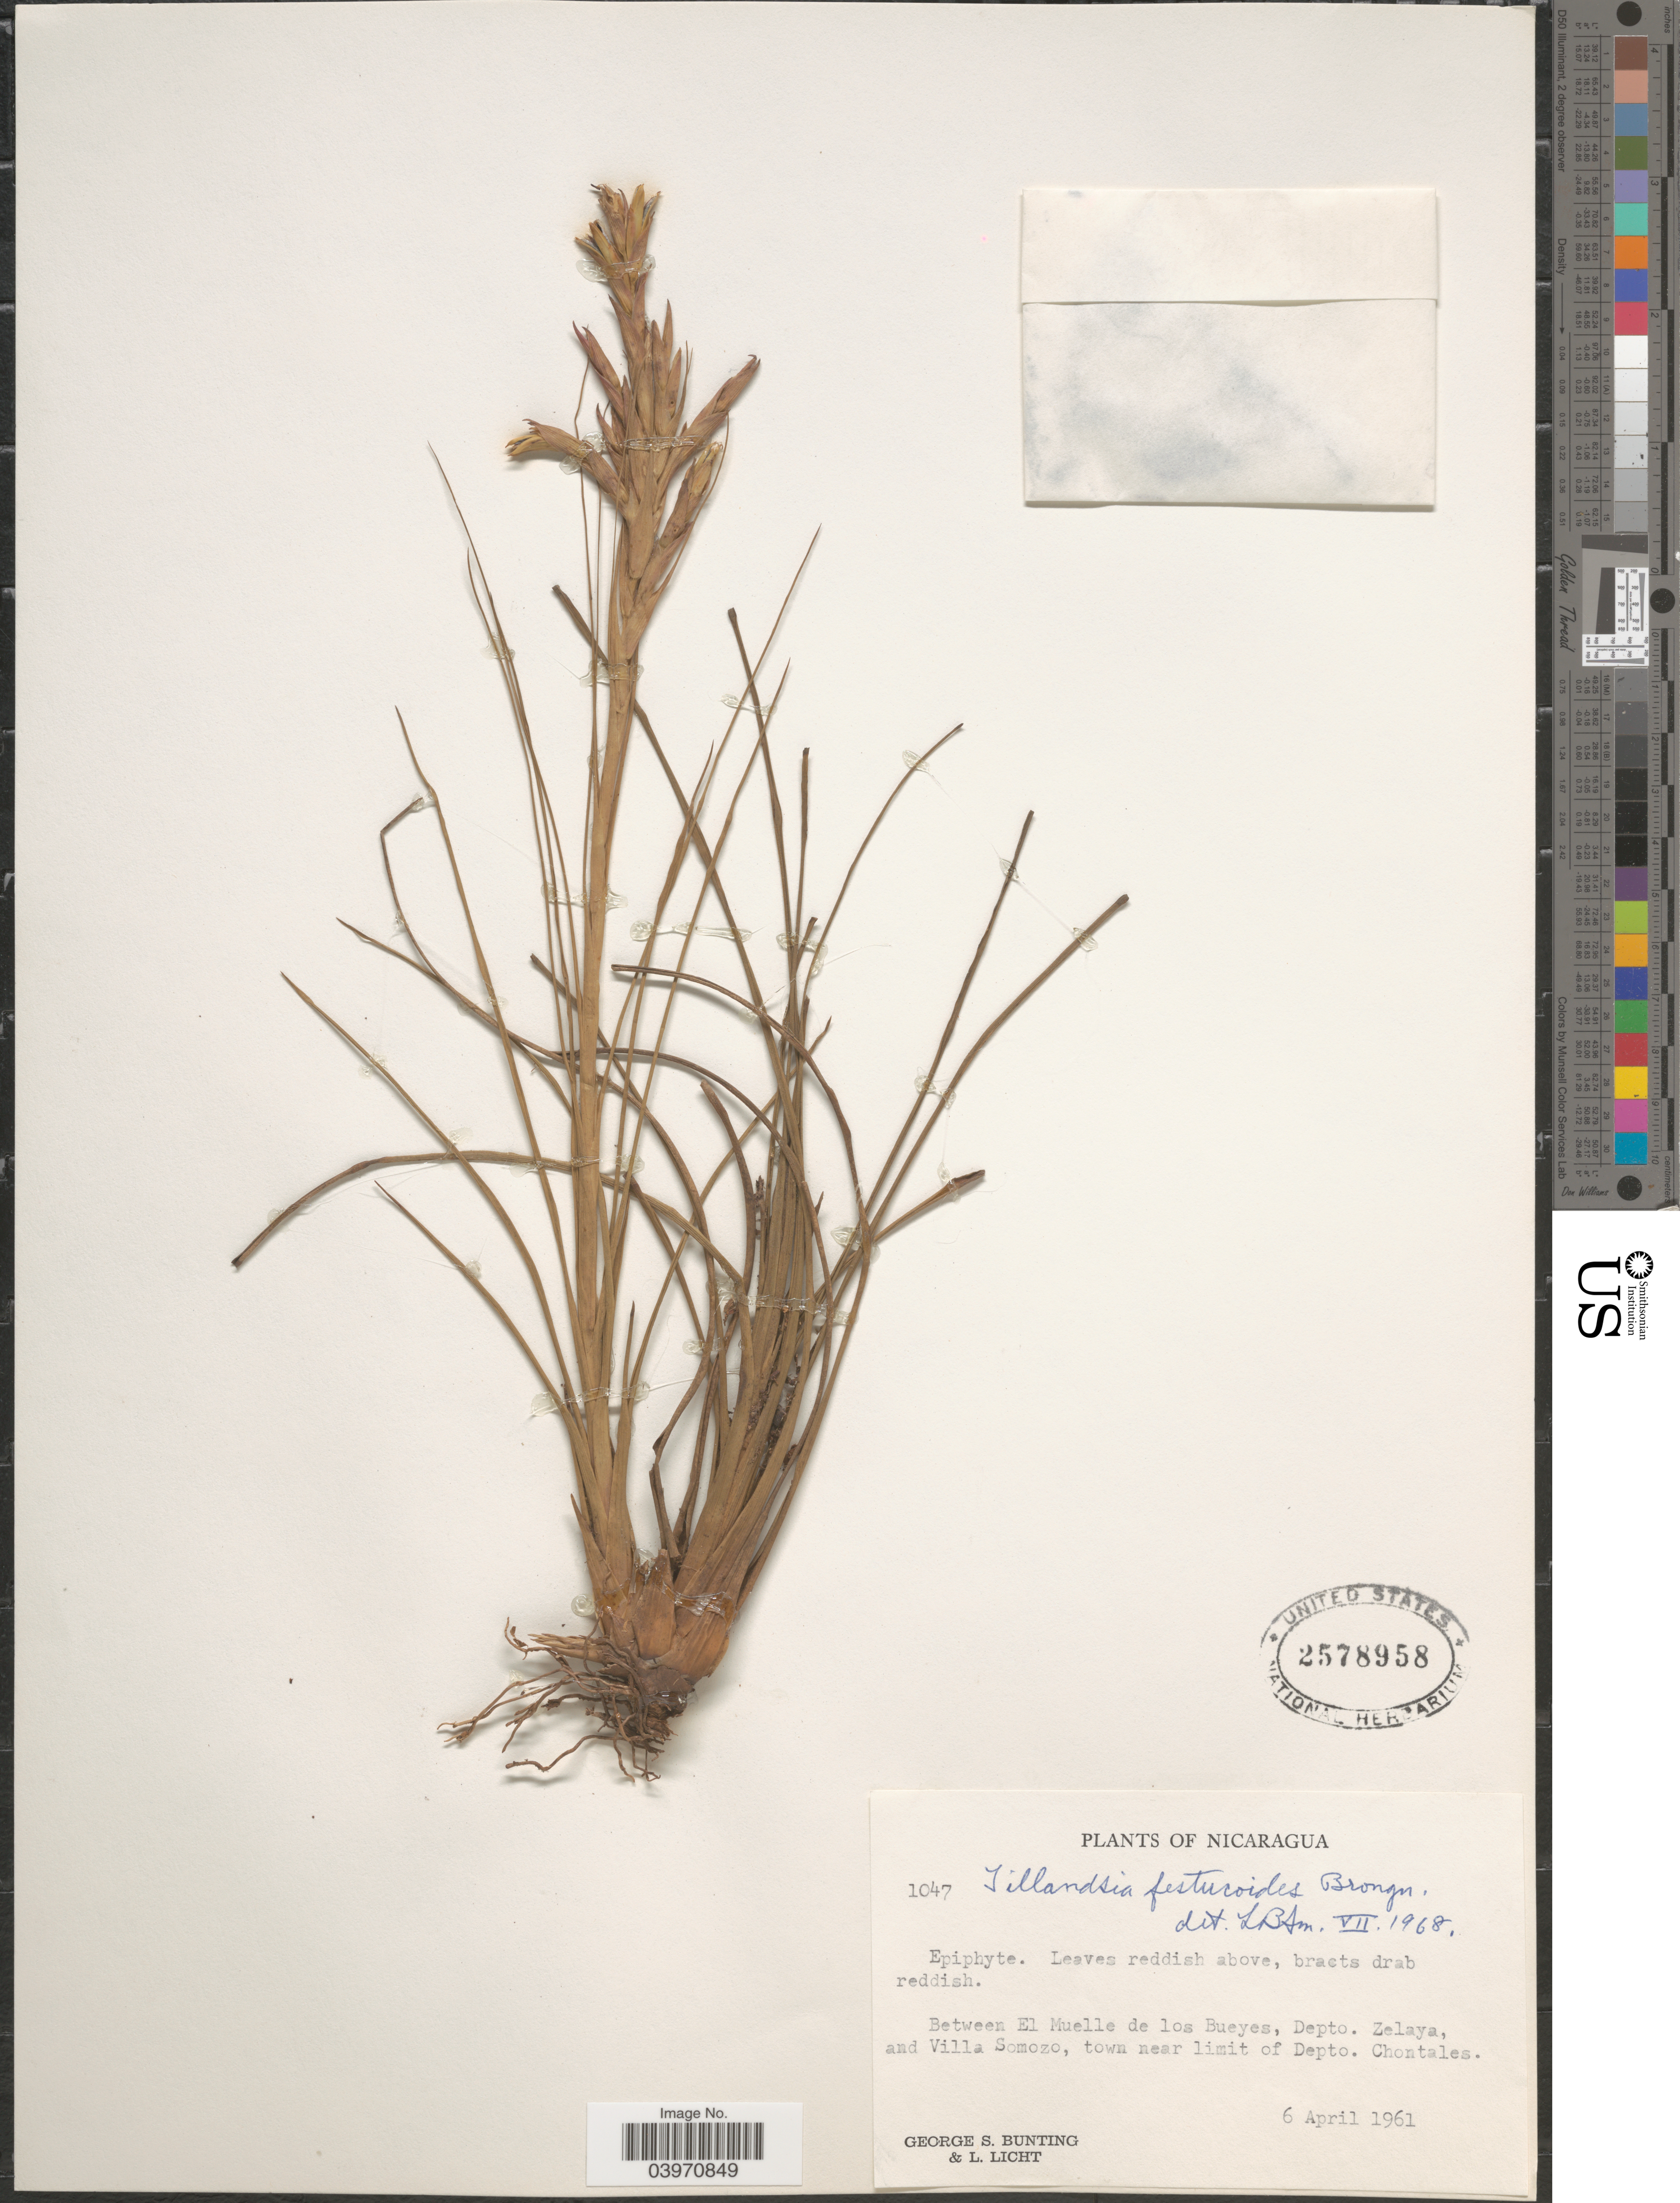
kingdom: Plantae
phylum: Tracheophyta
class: Liliopsida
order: Poales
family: Bromeliaceae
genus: Tillandsia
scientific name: Tillandsia festucoides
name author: Brongn. ex Mez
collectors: G. S. Bunting & L. Licht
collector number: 1047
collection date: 1961-04-06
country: Nicaragua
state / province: Atlántico Sur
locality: Between El Muelle de los Bueyes, Depto. Zelaya, and Villa Somozo, town near limit of Depto. Chontales.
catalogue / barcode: US 2578958